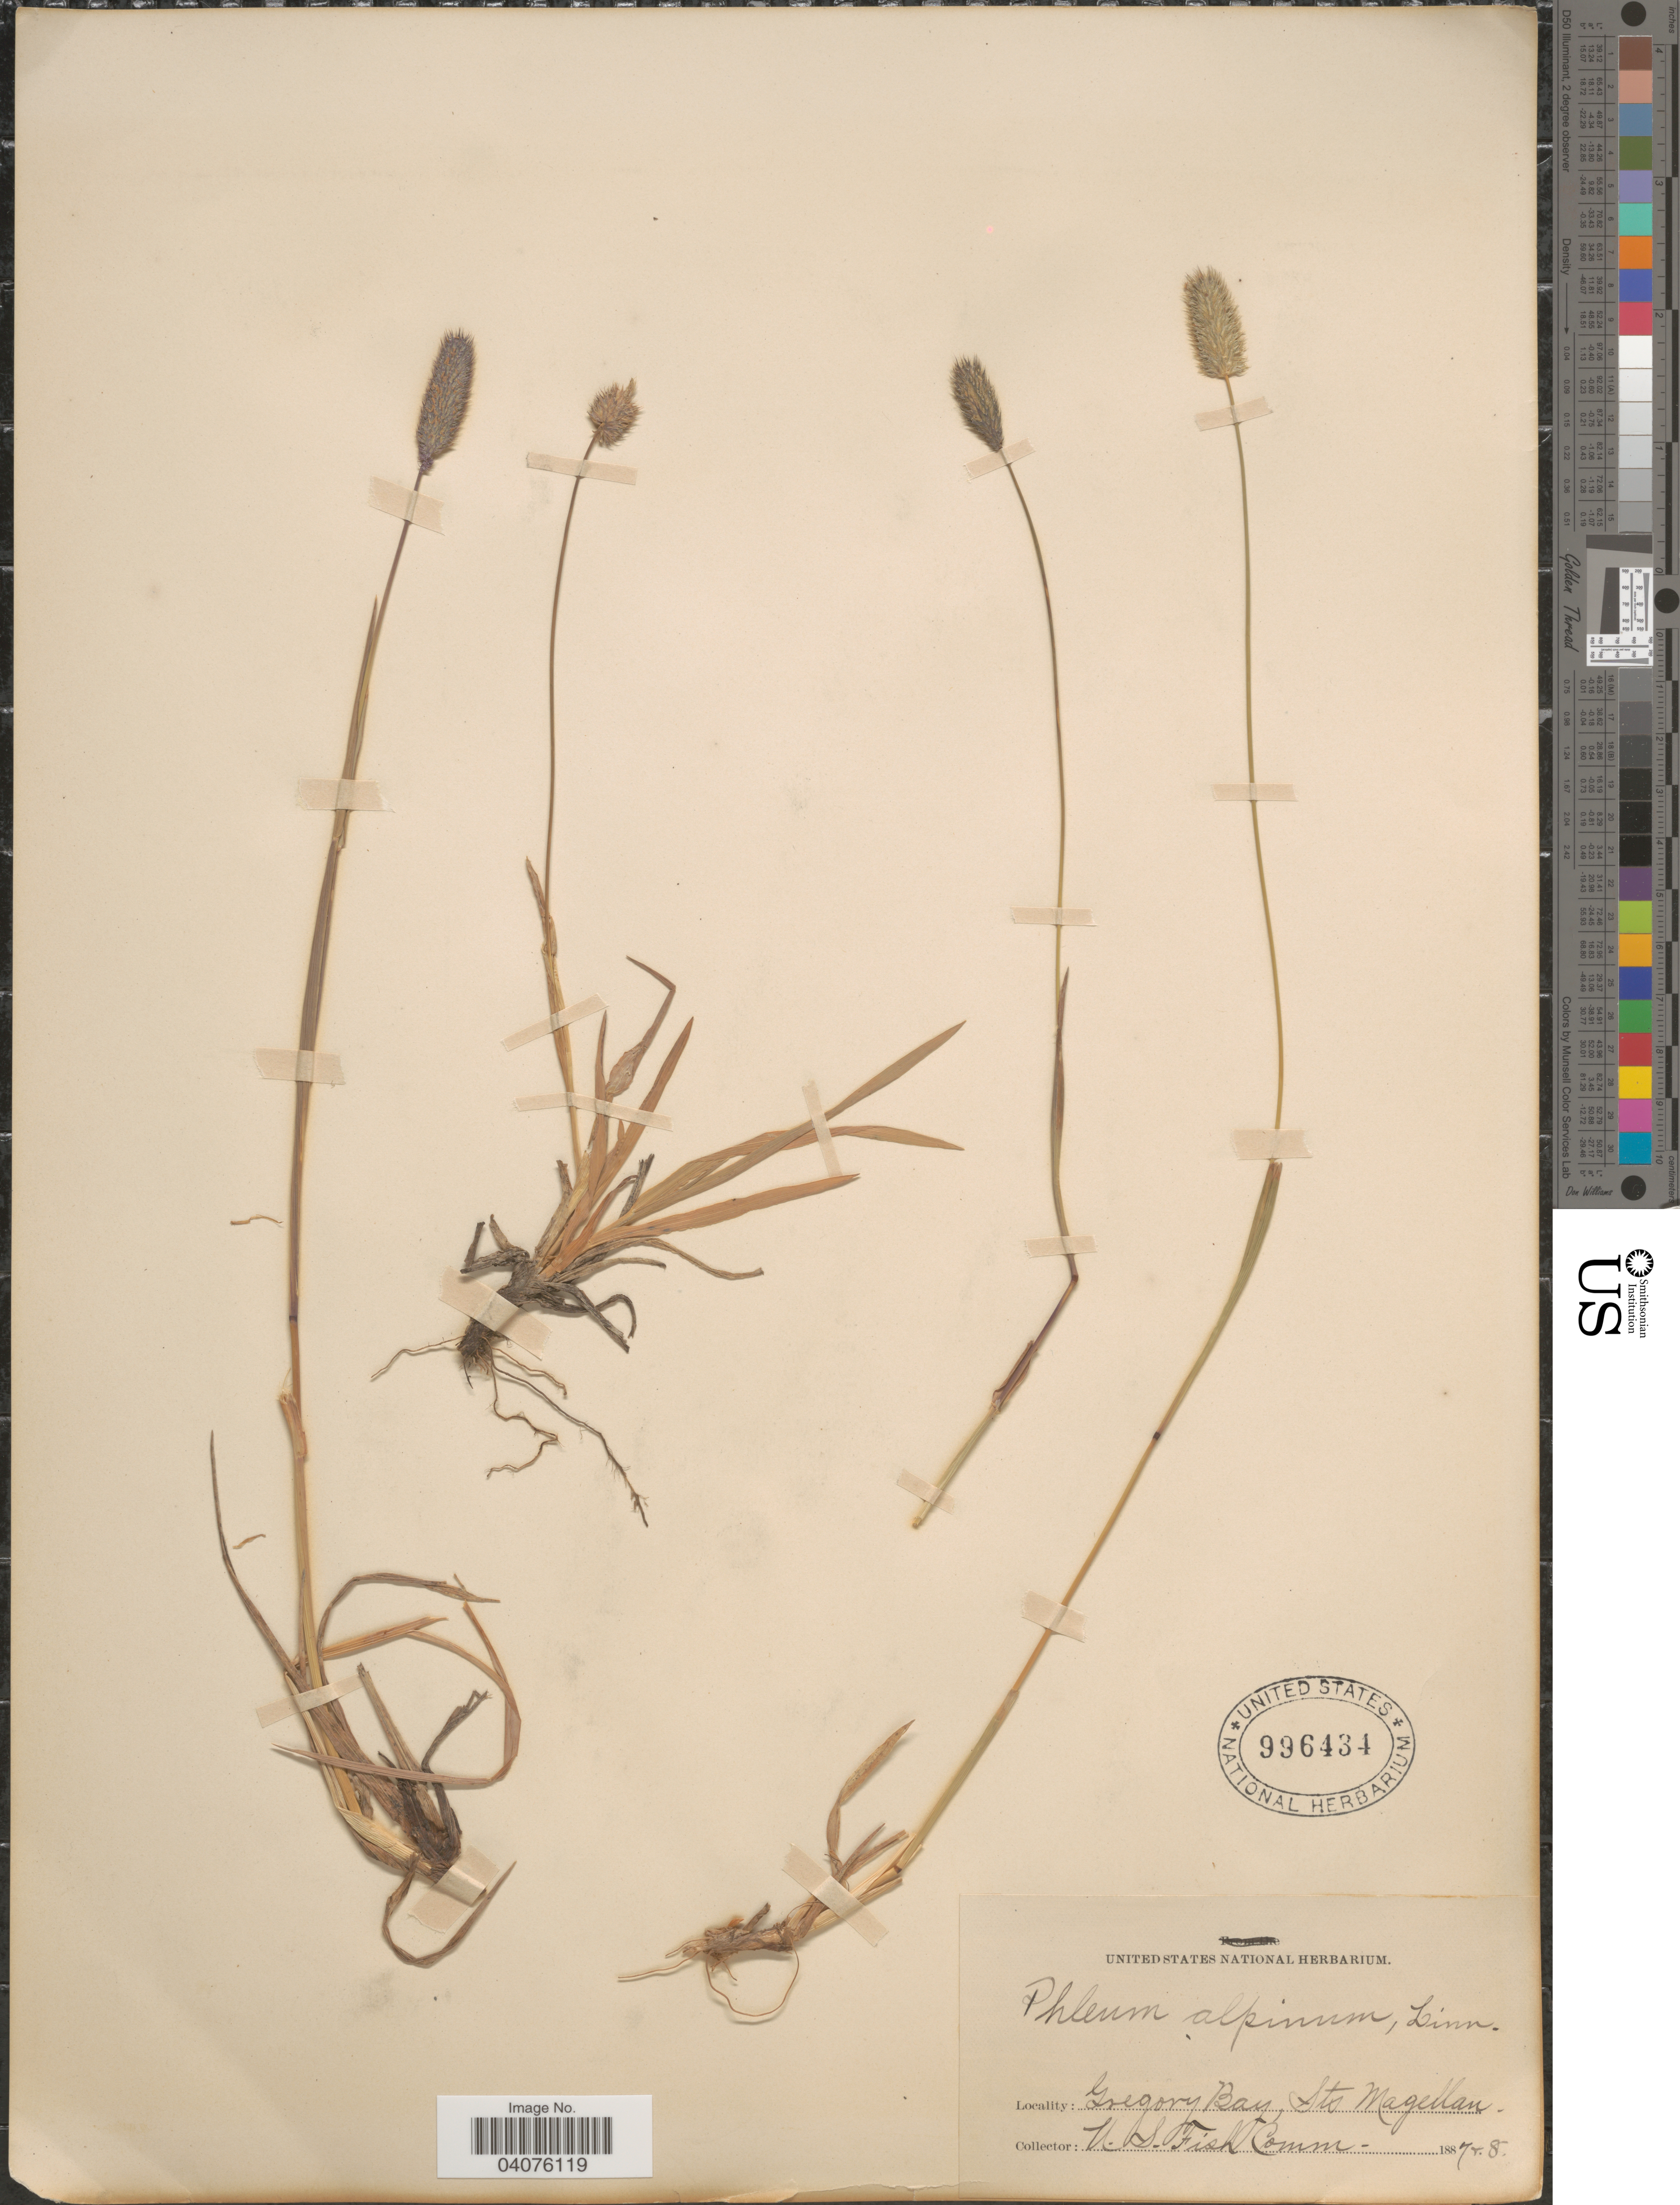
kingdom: Plantae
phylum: Tracheophyta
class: Liliopsida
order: Poales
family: Poaceae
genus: Phleum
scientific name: Phleum alpinum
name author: L.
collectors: U.S. Fish Commission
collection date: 1887/1888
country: Chile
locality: Gregory Bay, Sts. Magellan.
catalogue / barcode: US 996434